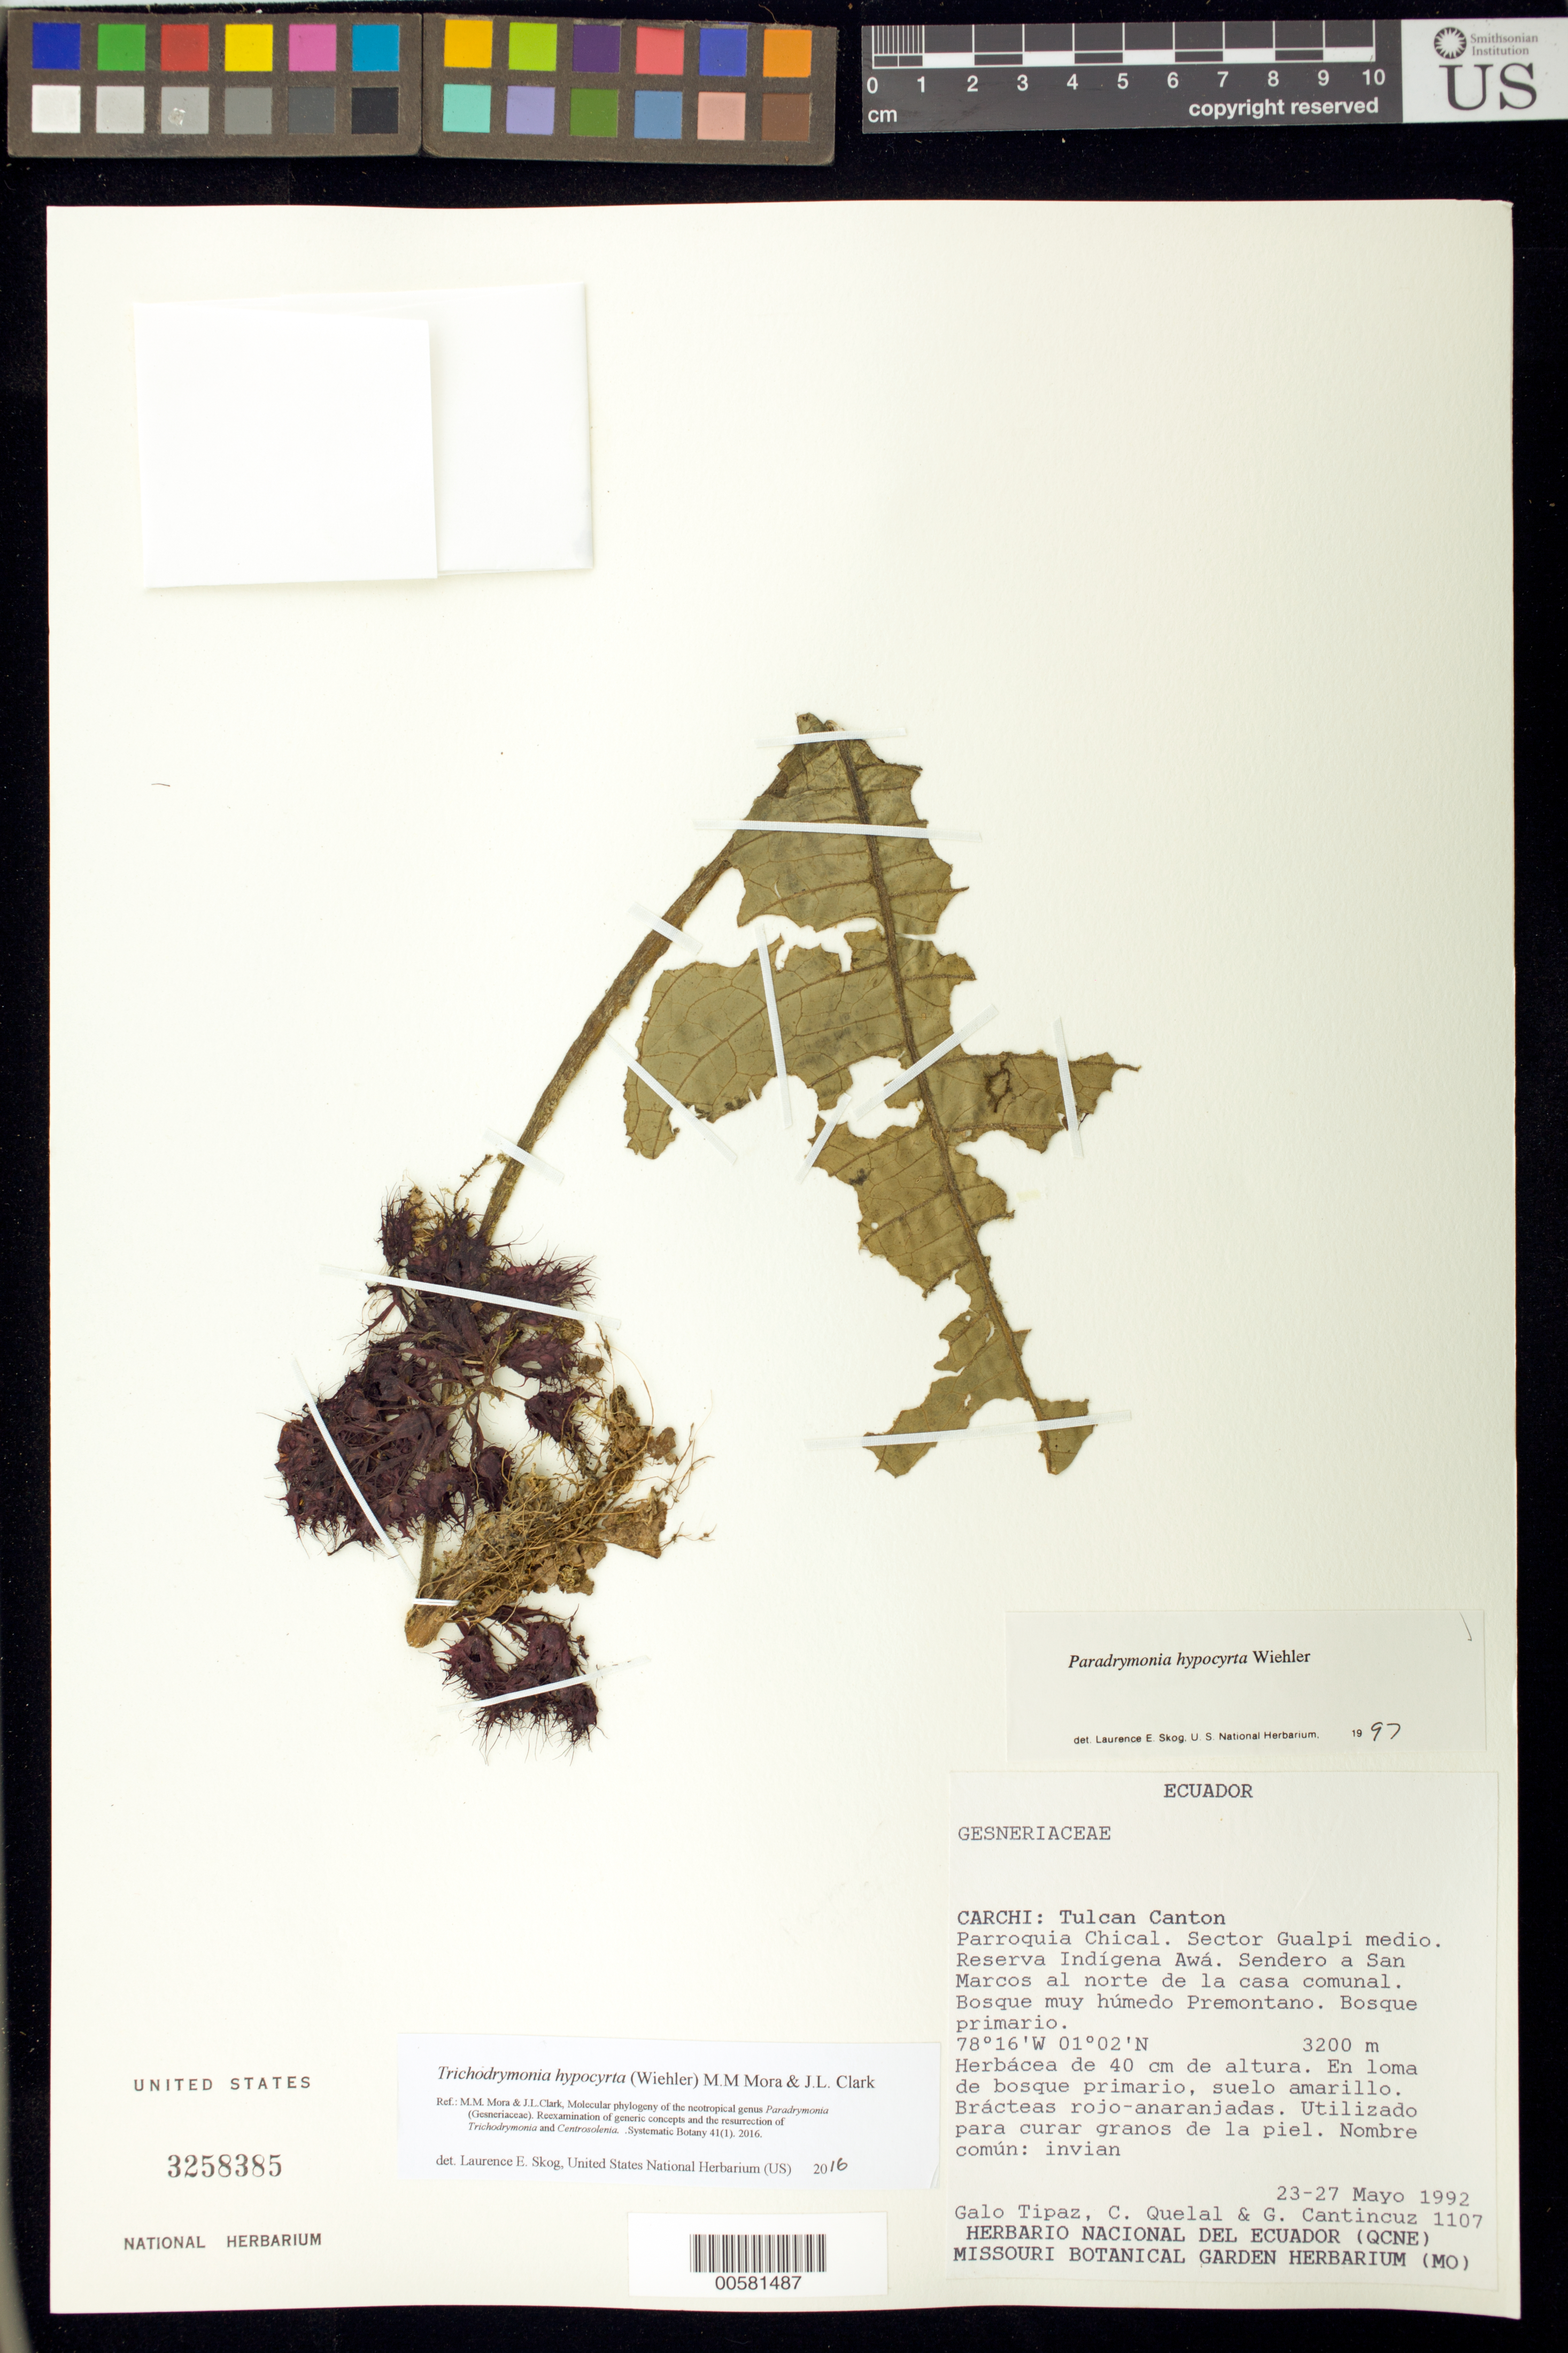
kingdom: Plantae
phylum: Tracheophyta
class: Magnoliopsida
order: Lamiales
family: Gesneriaceae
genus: Trichodrymonia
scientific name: Trichodrymonia hypocyrta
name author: (Wiehler) M.M. Mora & J.L. Clark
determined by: Skog, Laurence E.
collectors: G. Tipaz, C. Quelal & G. Cantincuz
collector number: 1107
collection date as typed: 23-27 May 1992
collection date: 1992-05-23/1992-05-27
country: Ecuador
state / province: Carchi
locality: Tulcan Canton; Parroquia Chical, Sector Gualpi medio, Reserva Indígena Awá; sendero a San Marcos al norte de la casa comunal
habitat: Bosque muy húmedo premontano; en loma de bosque primario, suelo amarillo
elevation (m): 3200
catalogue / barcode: US 3258385